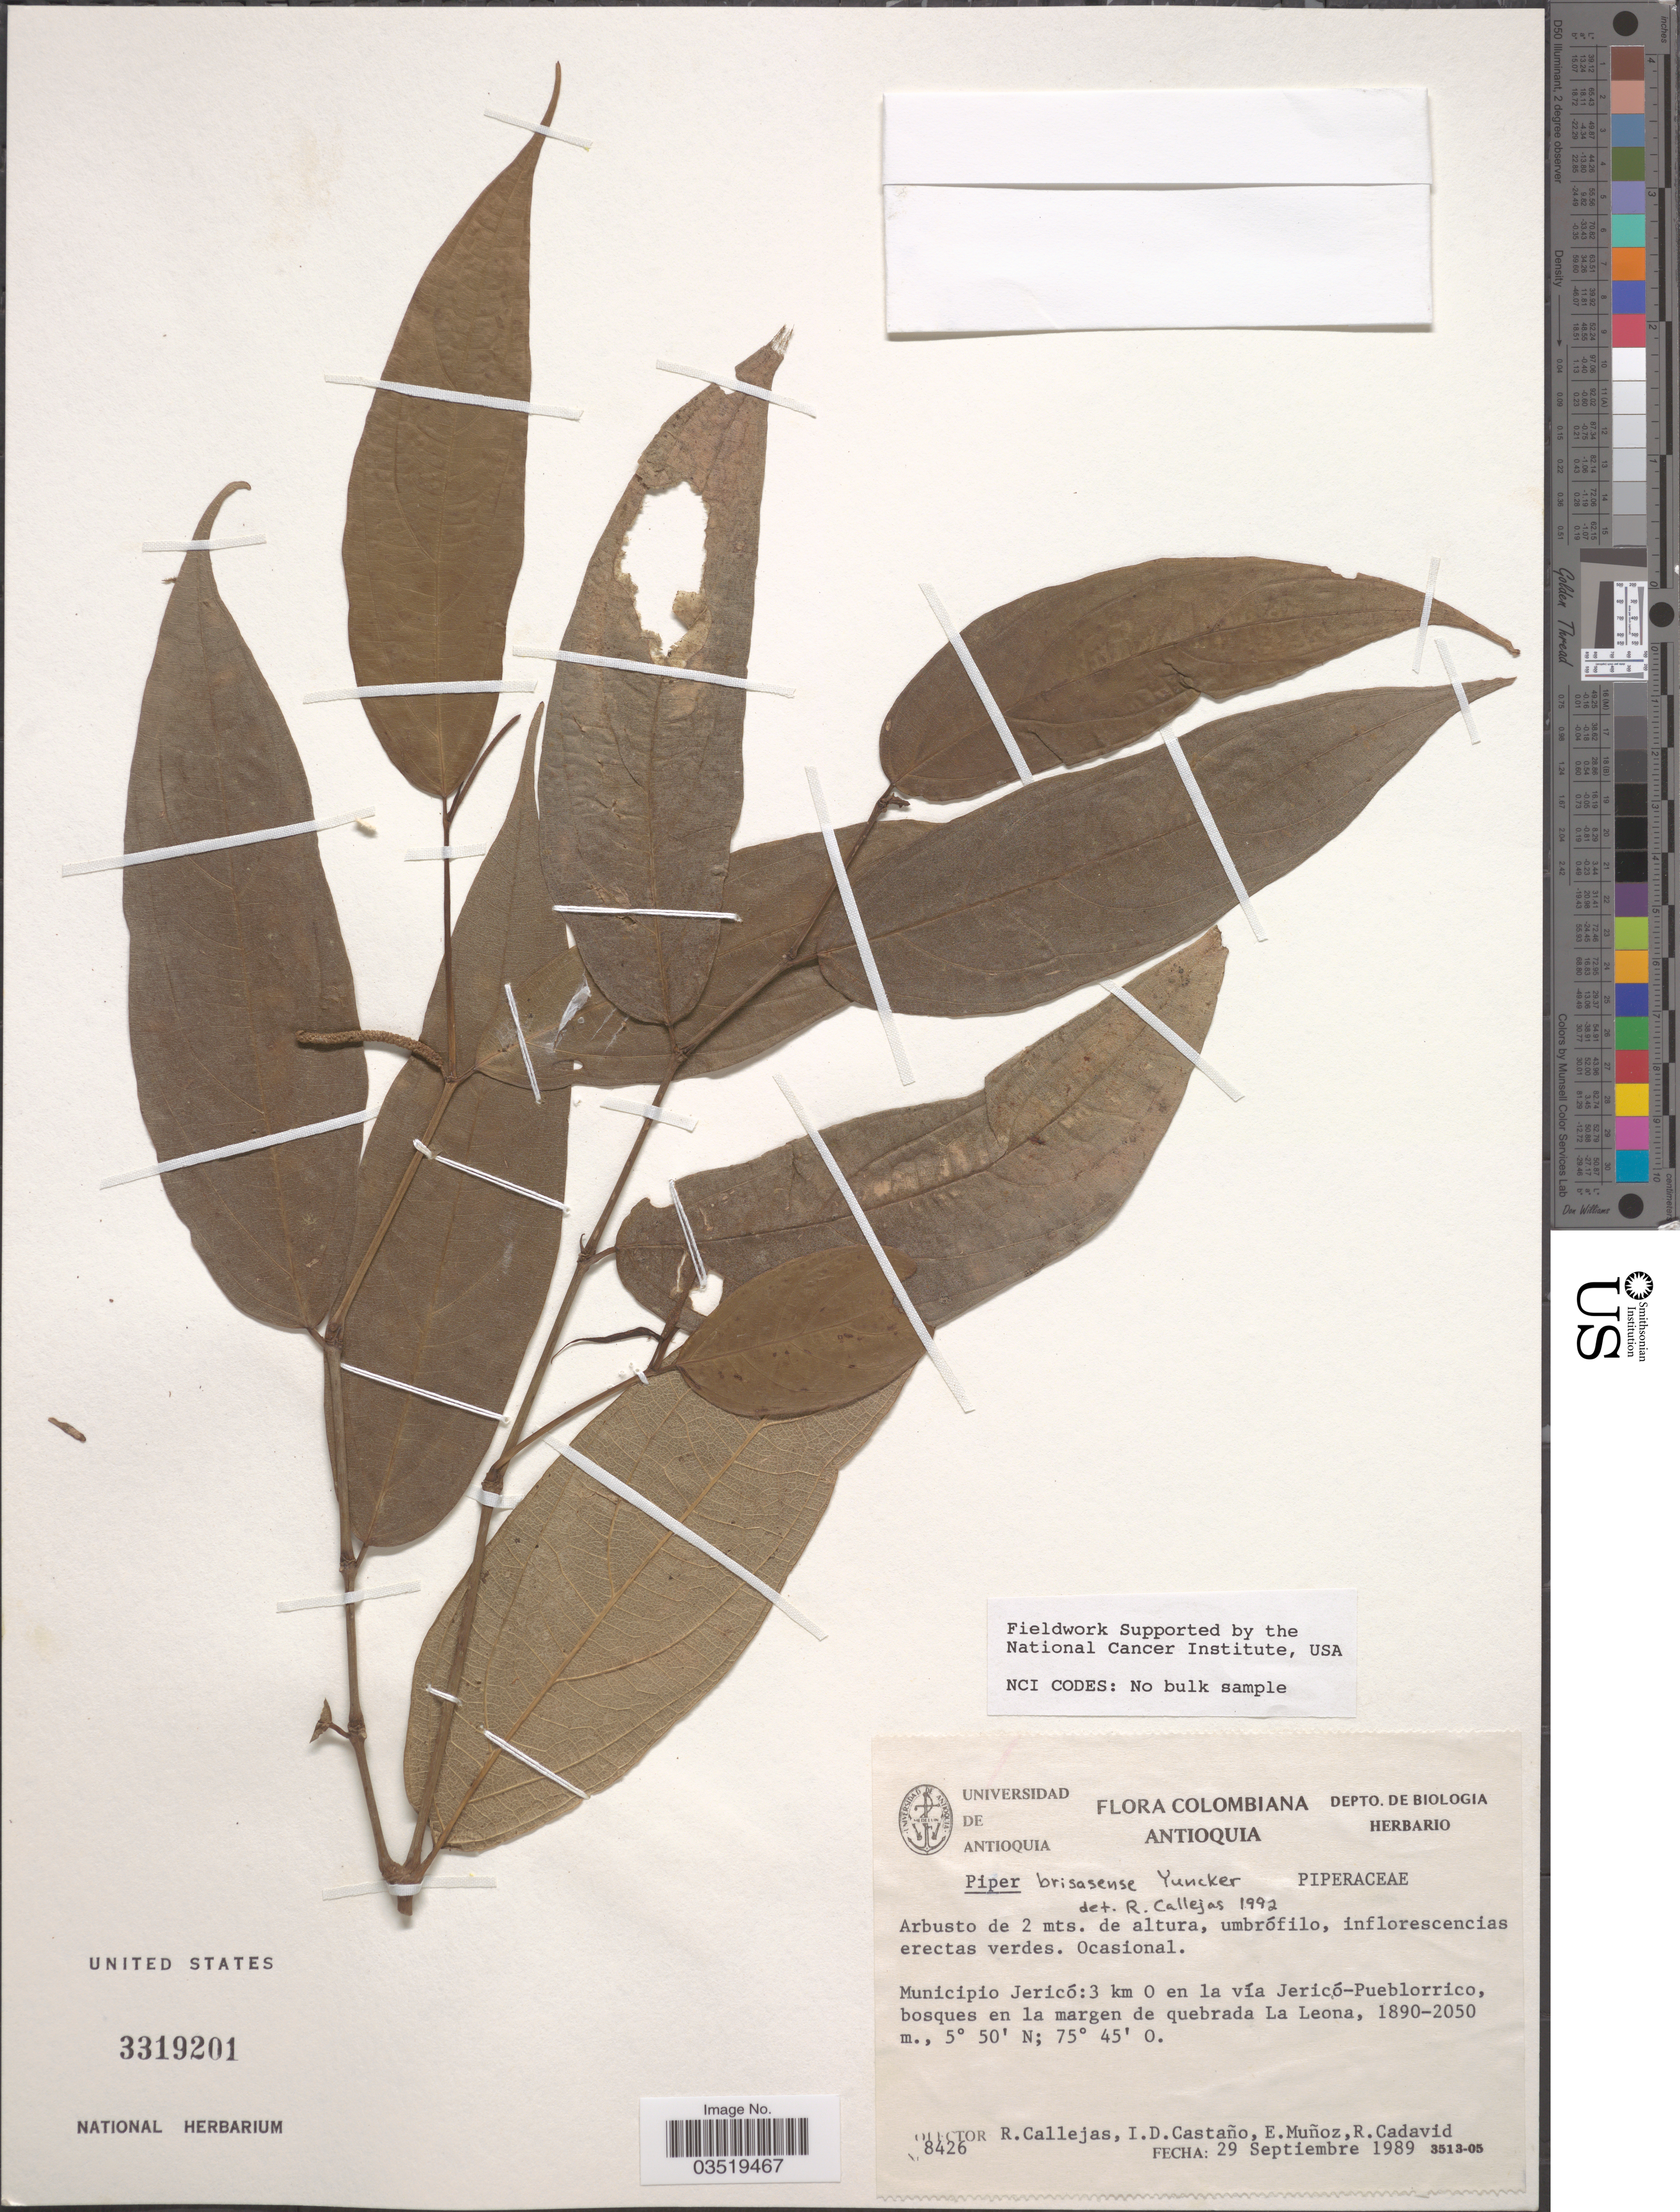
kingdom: Plantae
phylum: Tracheophyta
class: Magnoliopsida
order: Piperales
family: Piperaceae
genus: Piper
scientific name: Piper brisasense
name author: Yunck.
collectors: R. Callejas, I. Castaño, E. Munoz & R. Cadavid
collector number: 8426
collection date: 1989-09-29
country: Colombia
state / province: Antioquia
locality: Municipio Jericó: 3 km O en la vía Jericó-Pueblorrico, bosques en la margen de quebrada La Leona.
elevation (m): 1890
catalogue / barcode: US 3319201